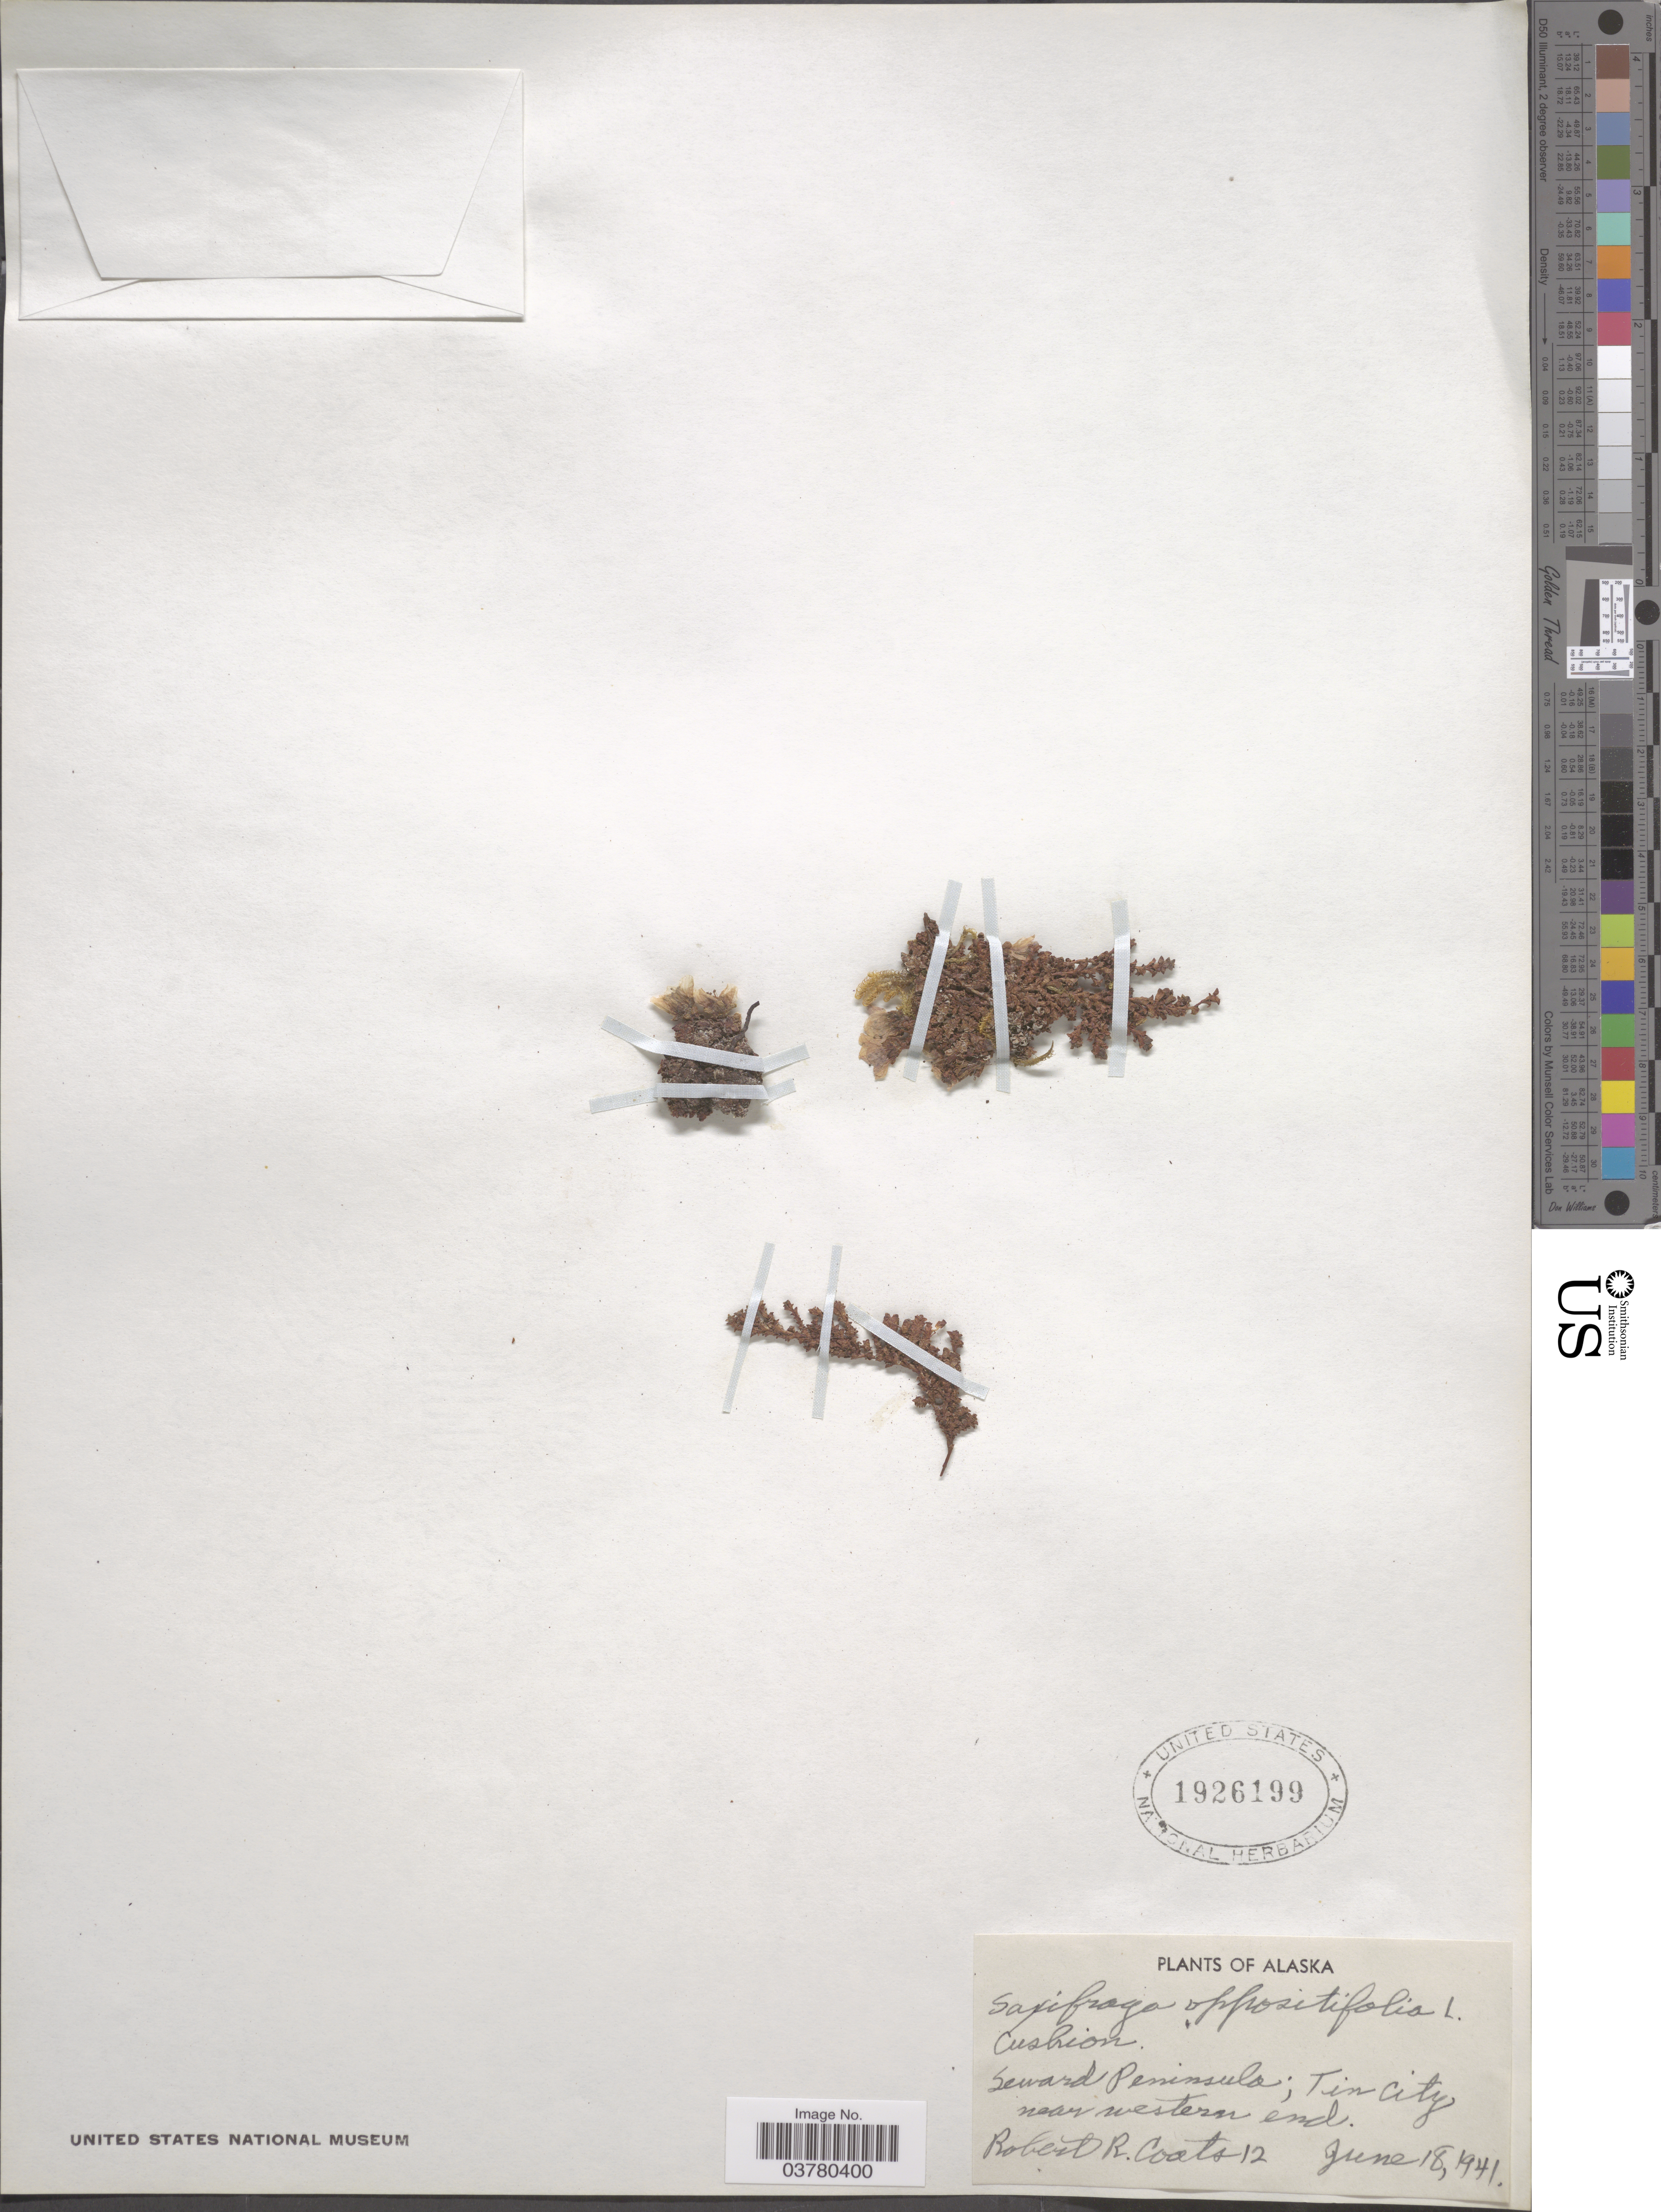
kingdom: Plantae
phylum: Tracheophyta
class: Magnoliopsida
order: Saxifragales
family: Saxifragaceae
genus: Saxifraga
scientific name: Saxifraga oppositifolia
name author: L.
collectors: R. Coats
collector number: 12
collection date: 1941-06-18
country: United States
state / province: Alaska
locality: Seward Peninsula; Tin City near western end.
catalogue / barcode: US 1926199